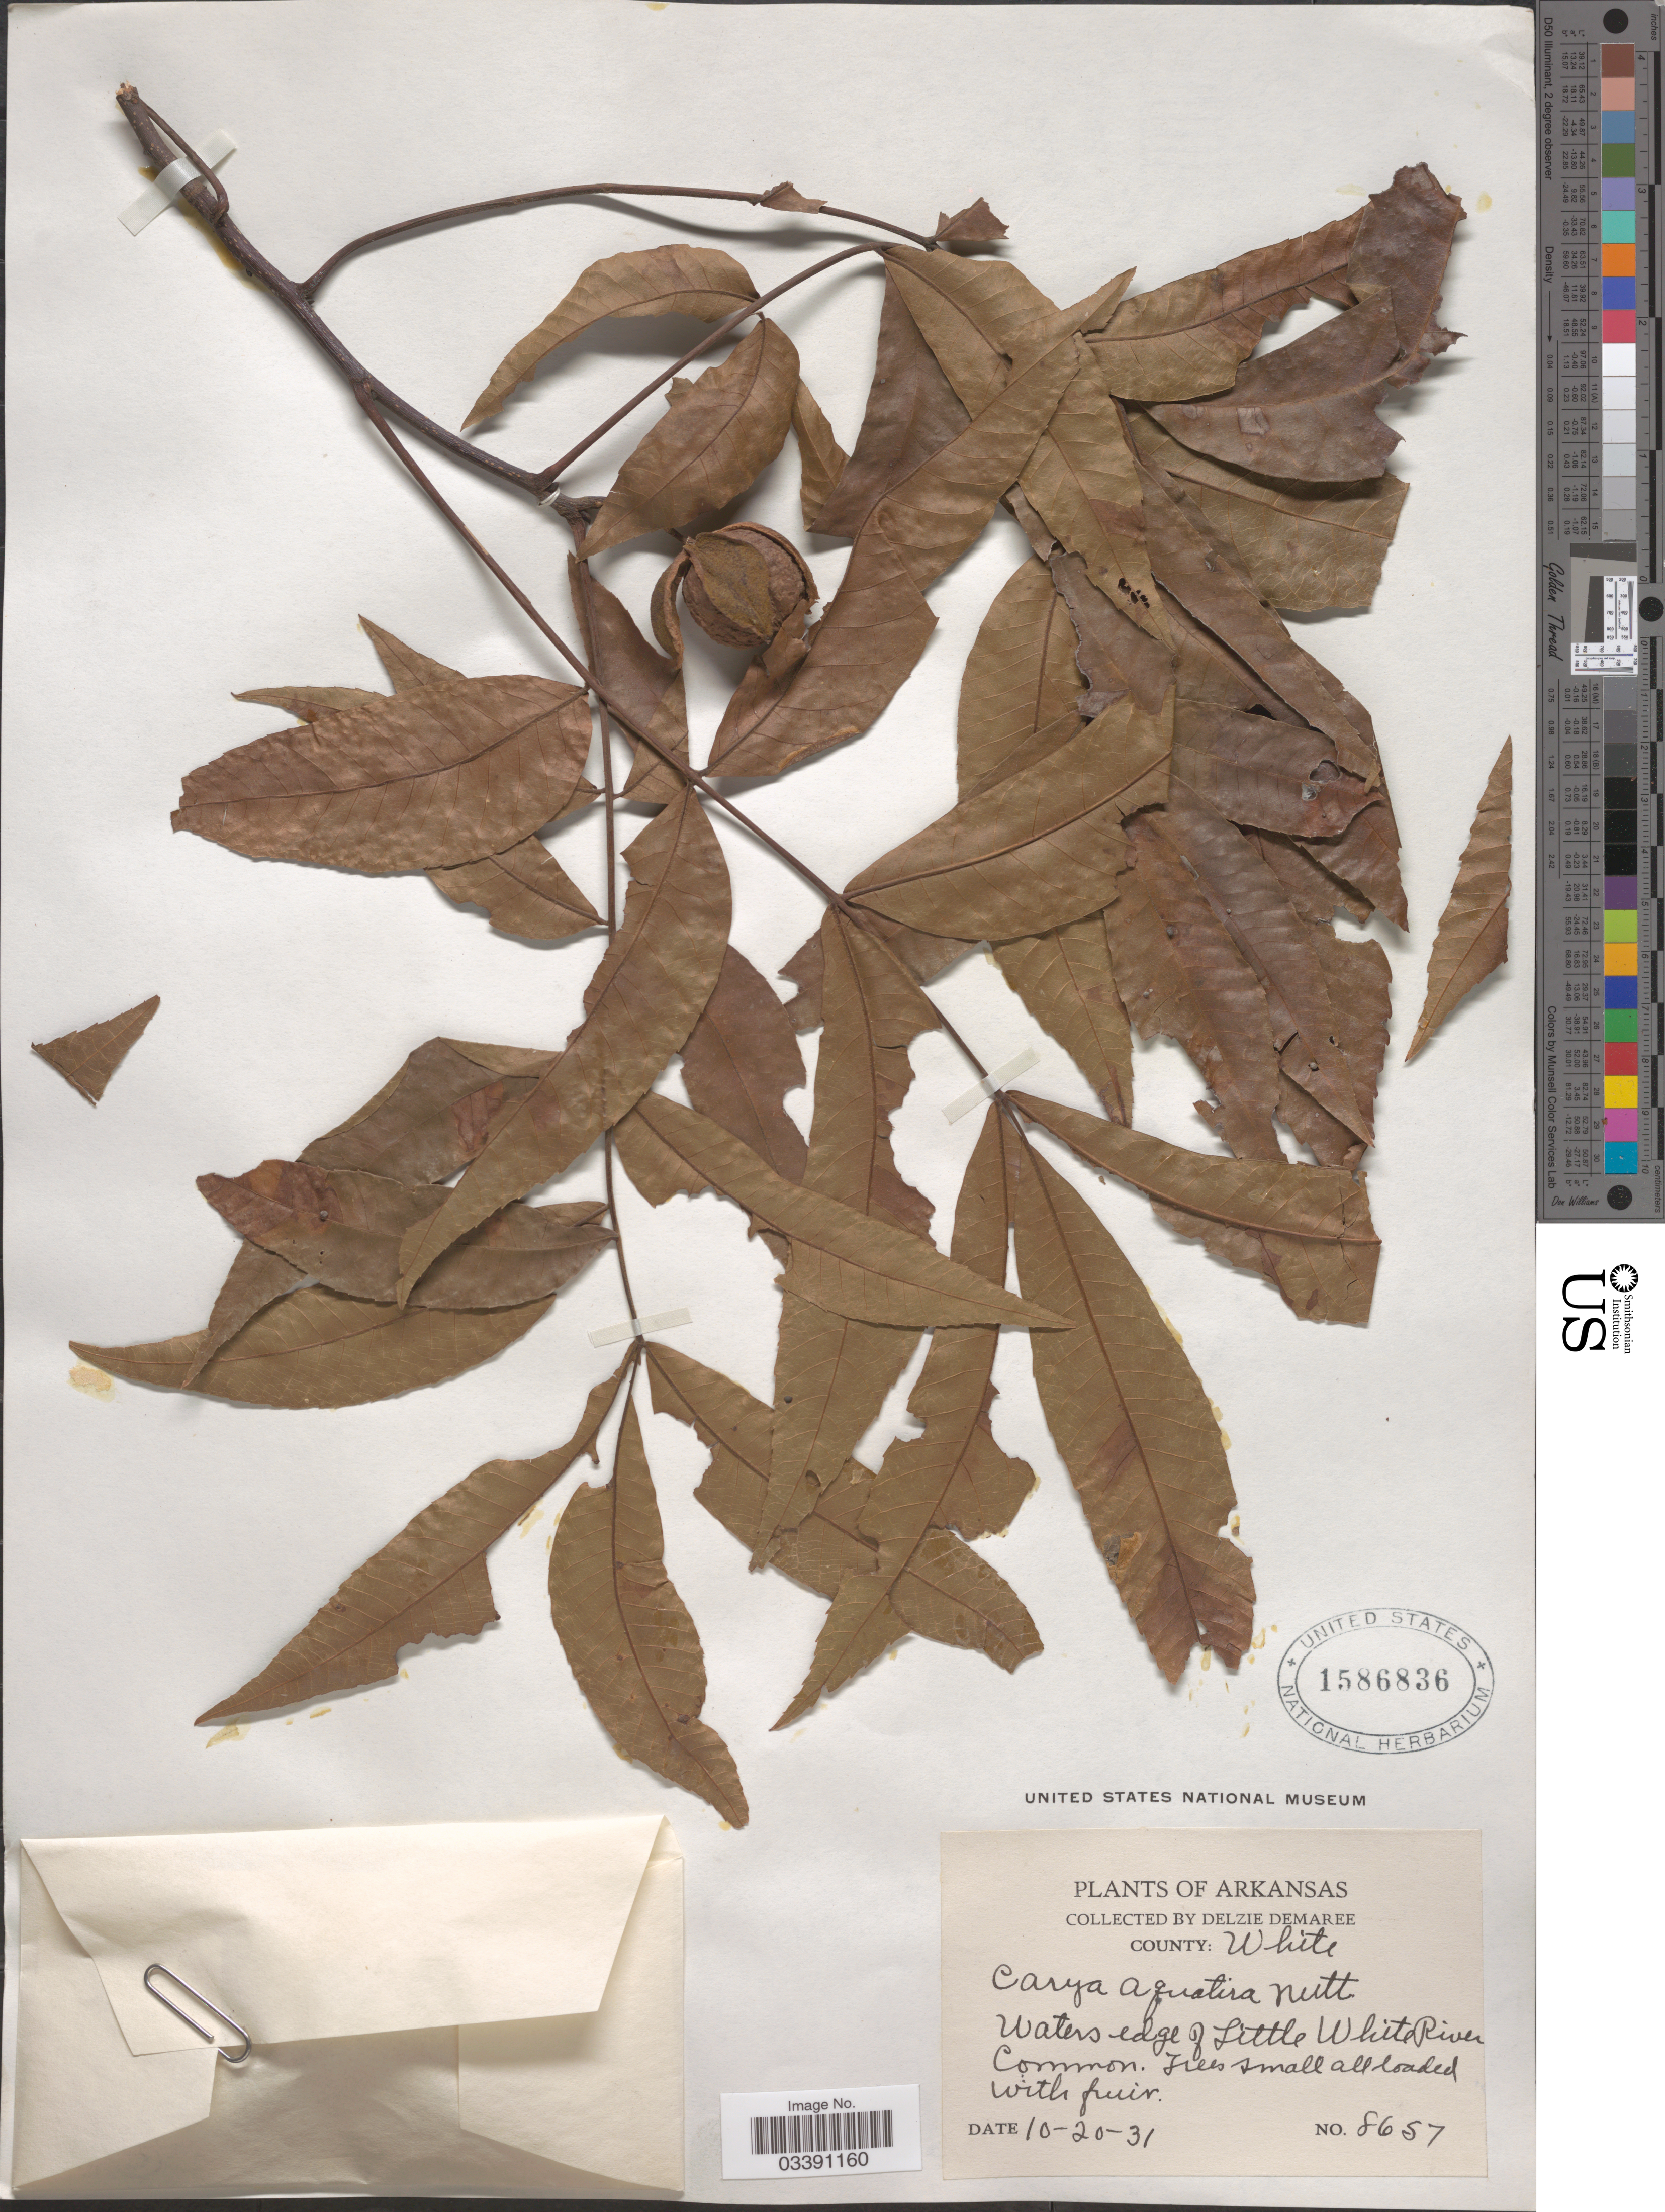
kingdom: Plantae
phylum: Tracheophyta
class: Magnoliopsida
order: Fagales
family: Juglandaceae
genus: Carya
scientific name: Carya aquatica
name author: (F. Michx.) Nutt.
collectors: D. Demaree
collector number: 8657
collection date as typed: Transcribed d/m/y: 20/10/31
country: United States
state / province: Arkansas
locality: County: White. Waters edge of Little White River.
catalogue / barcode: US 1586836